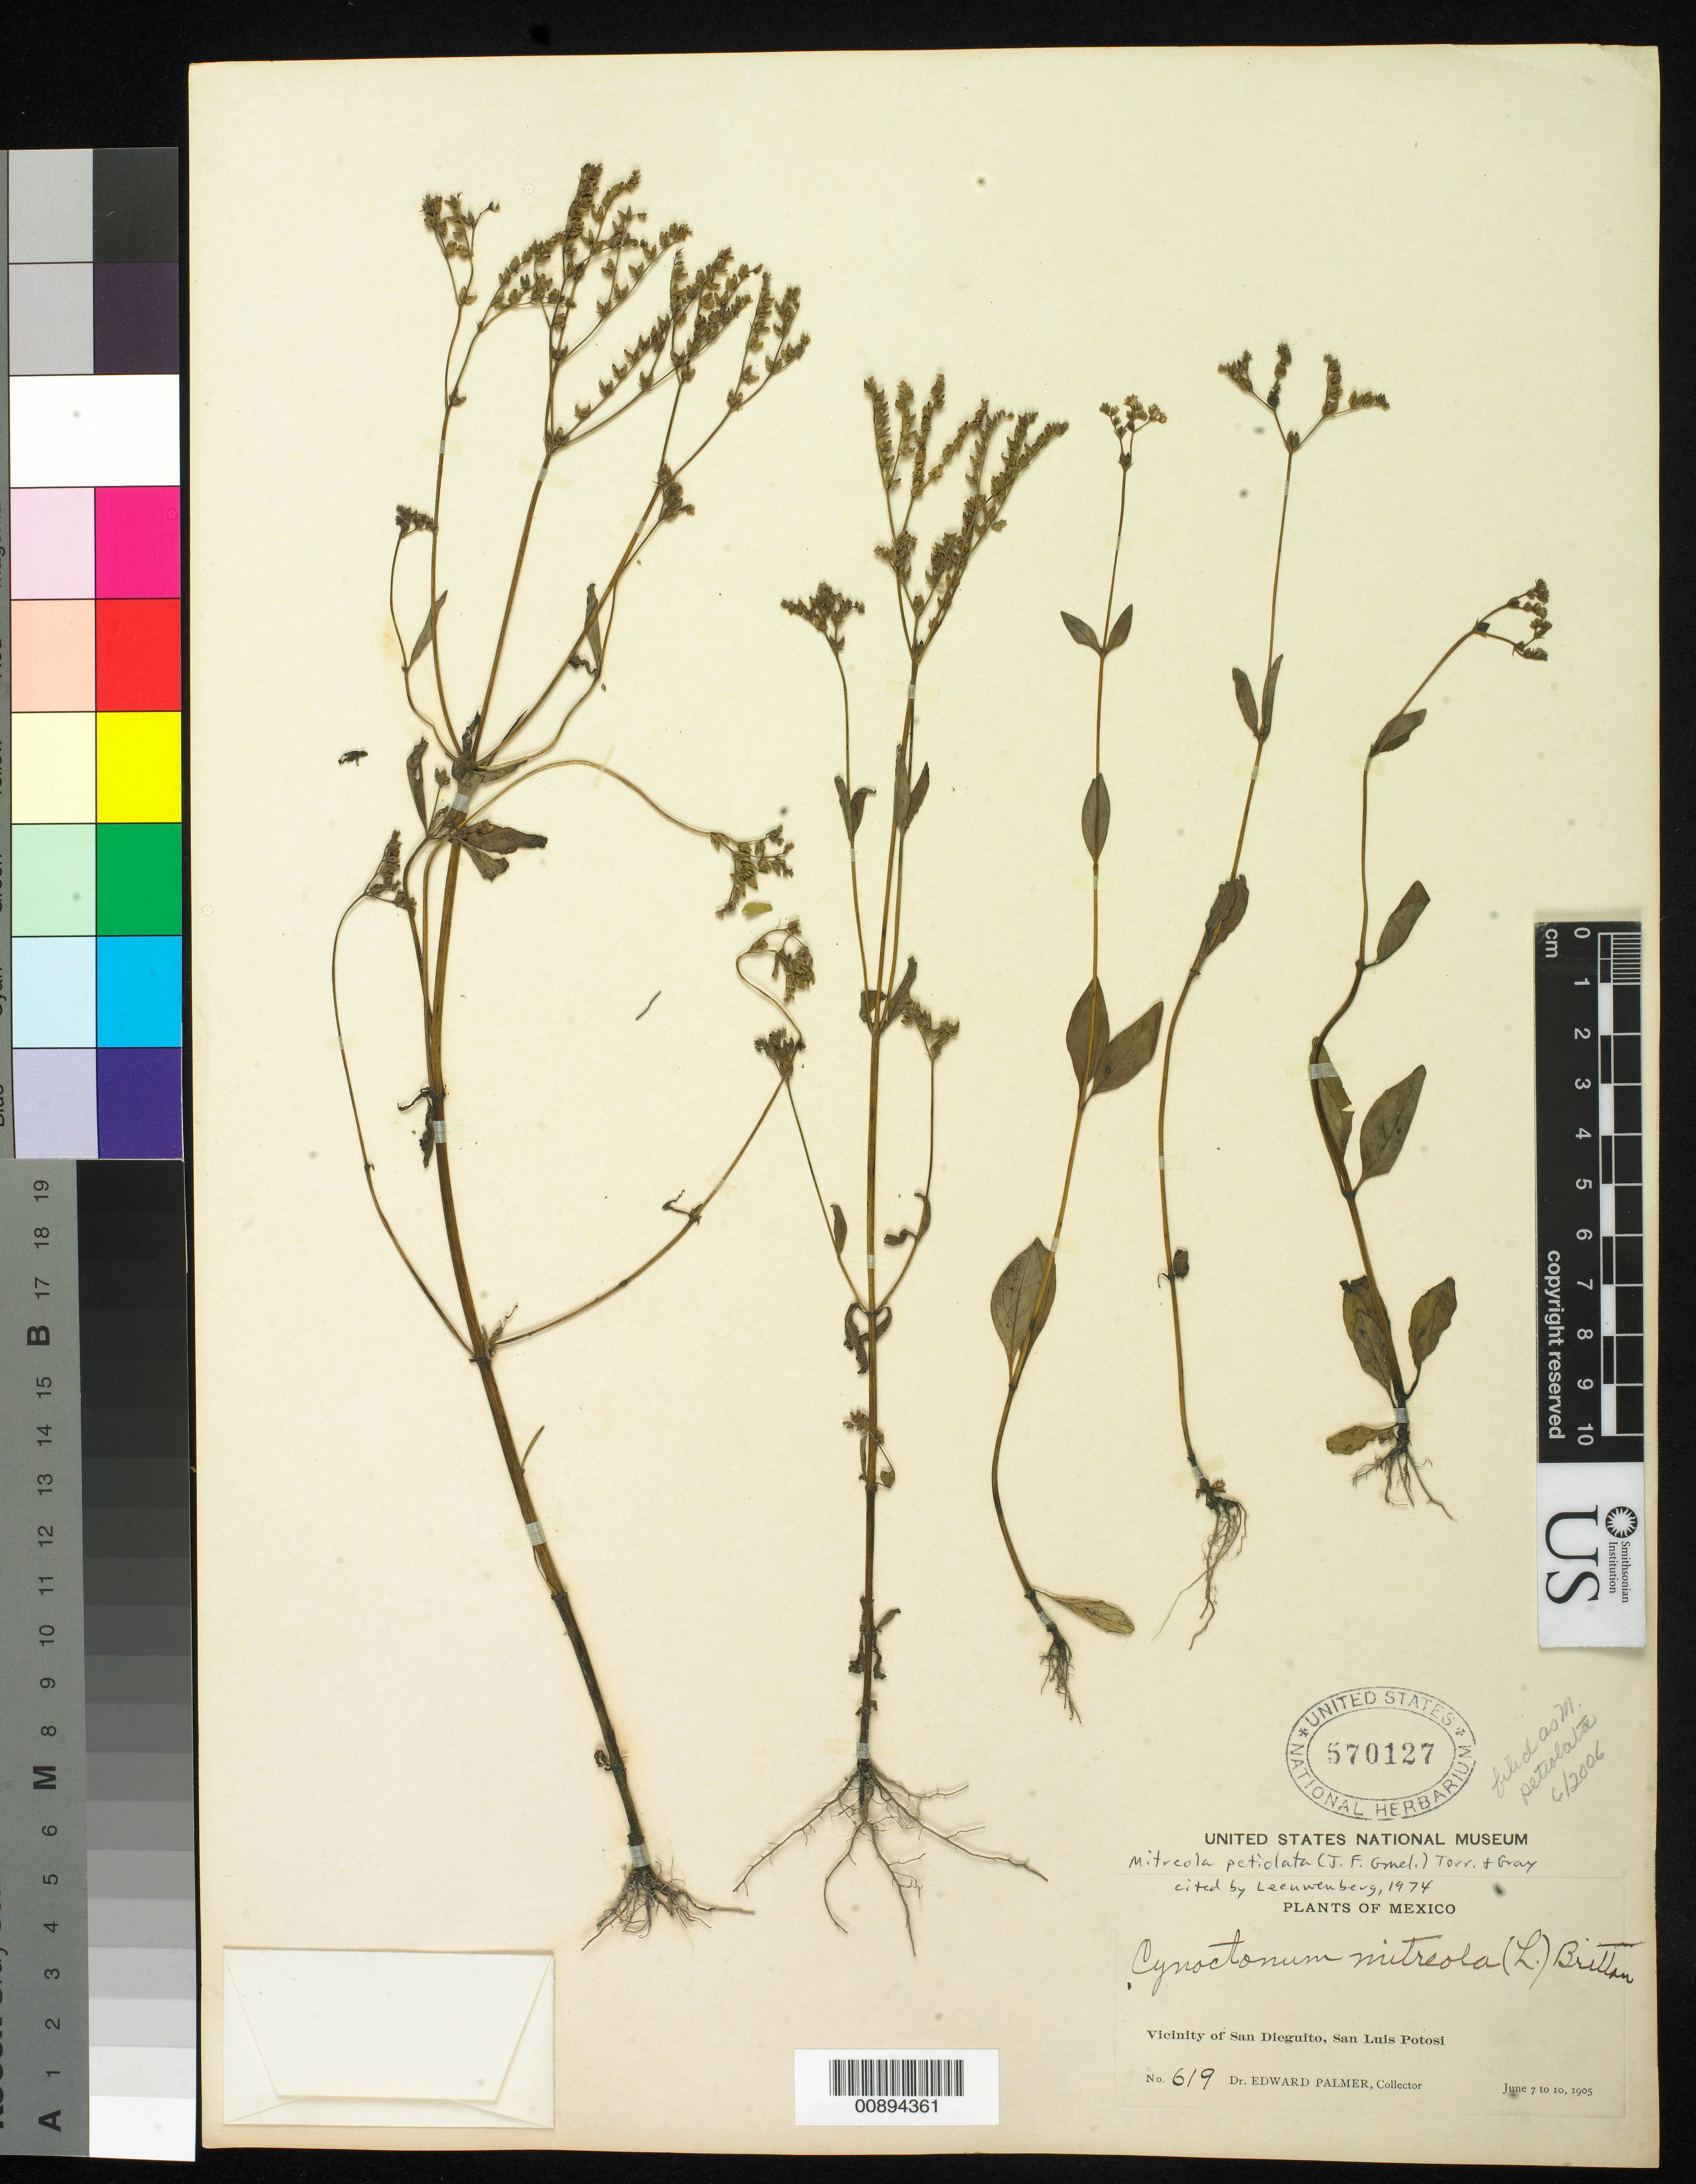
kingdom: Plantae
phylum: Tracheophyta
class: Magnoliopsida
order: Gentianales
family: Loganiaceae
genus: Mitreola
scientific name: Mitreola petiolata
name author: (J.F. Gmel.) Torr. & A. Gray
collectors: E. Palmer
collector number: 619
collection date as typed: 07 Jun 1905 to 10 Jun 1905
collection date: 1905-06-07/1905-06-10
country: Mexico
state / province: San Luis Potosí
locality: Vicinity of San Dieguito, San Luis Potosí.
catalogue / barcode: US 570127